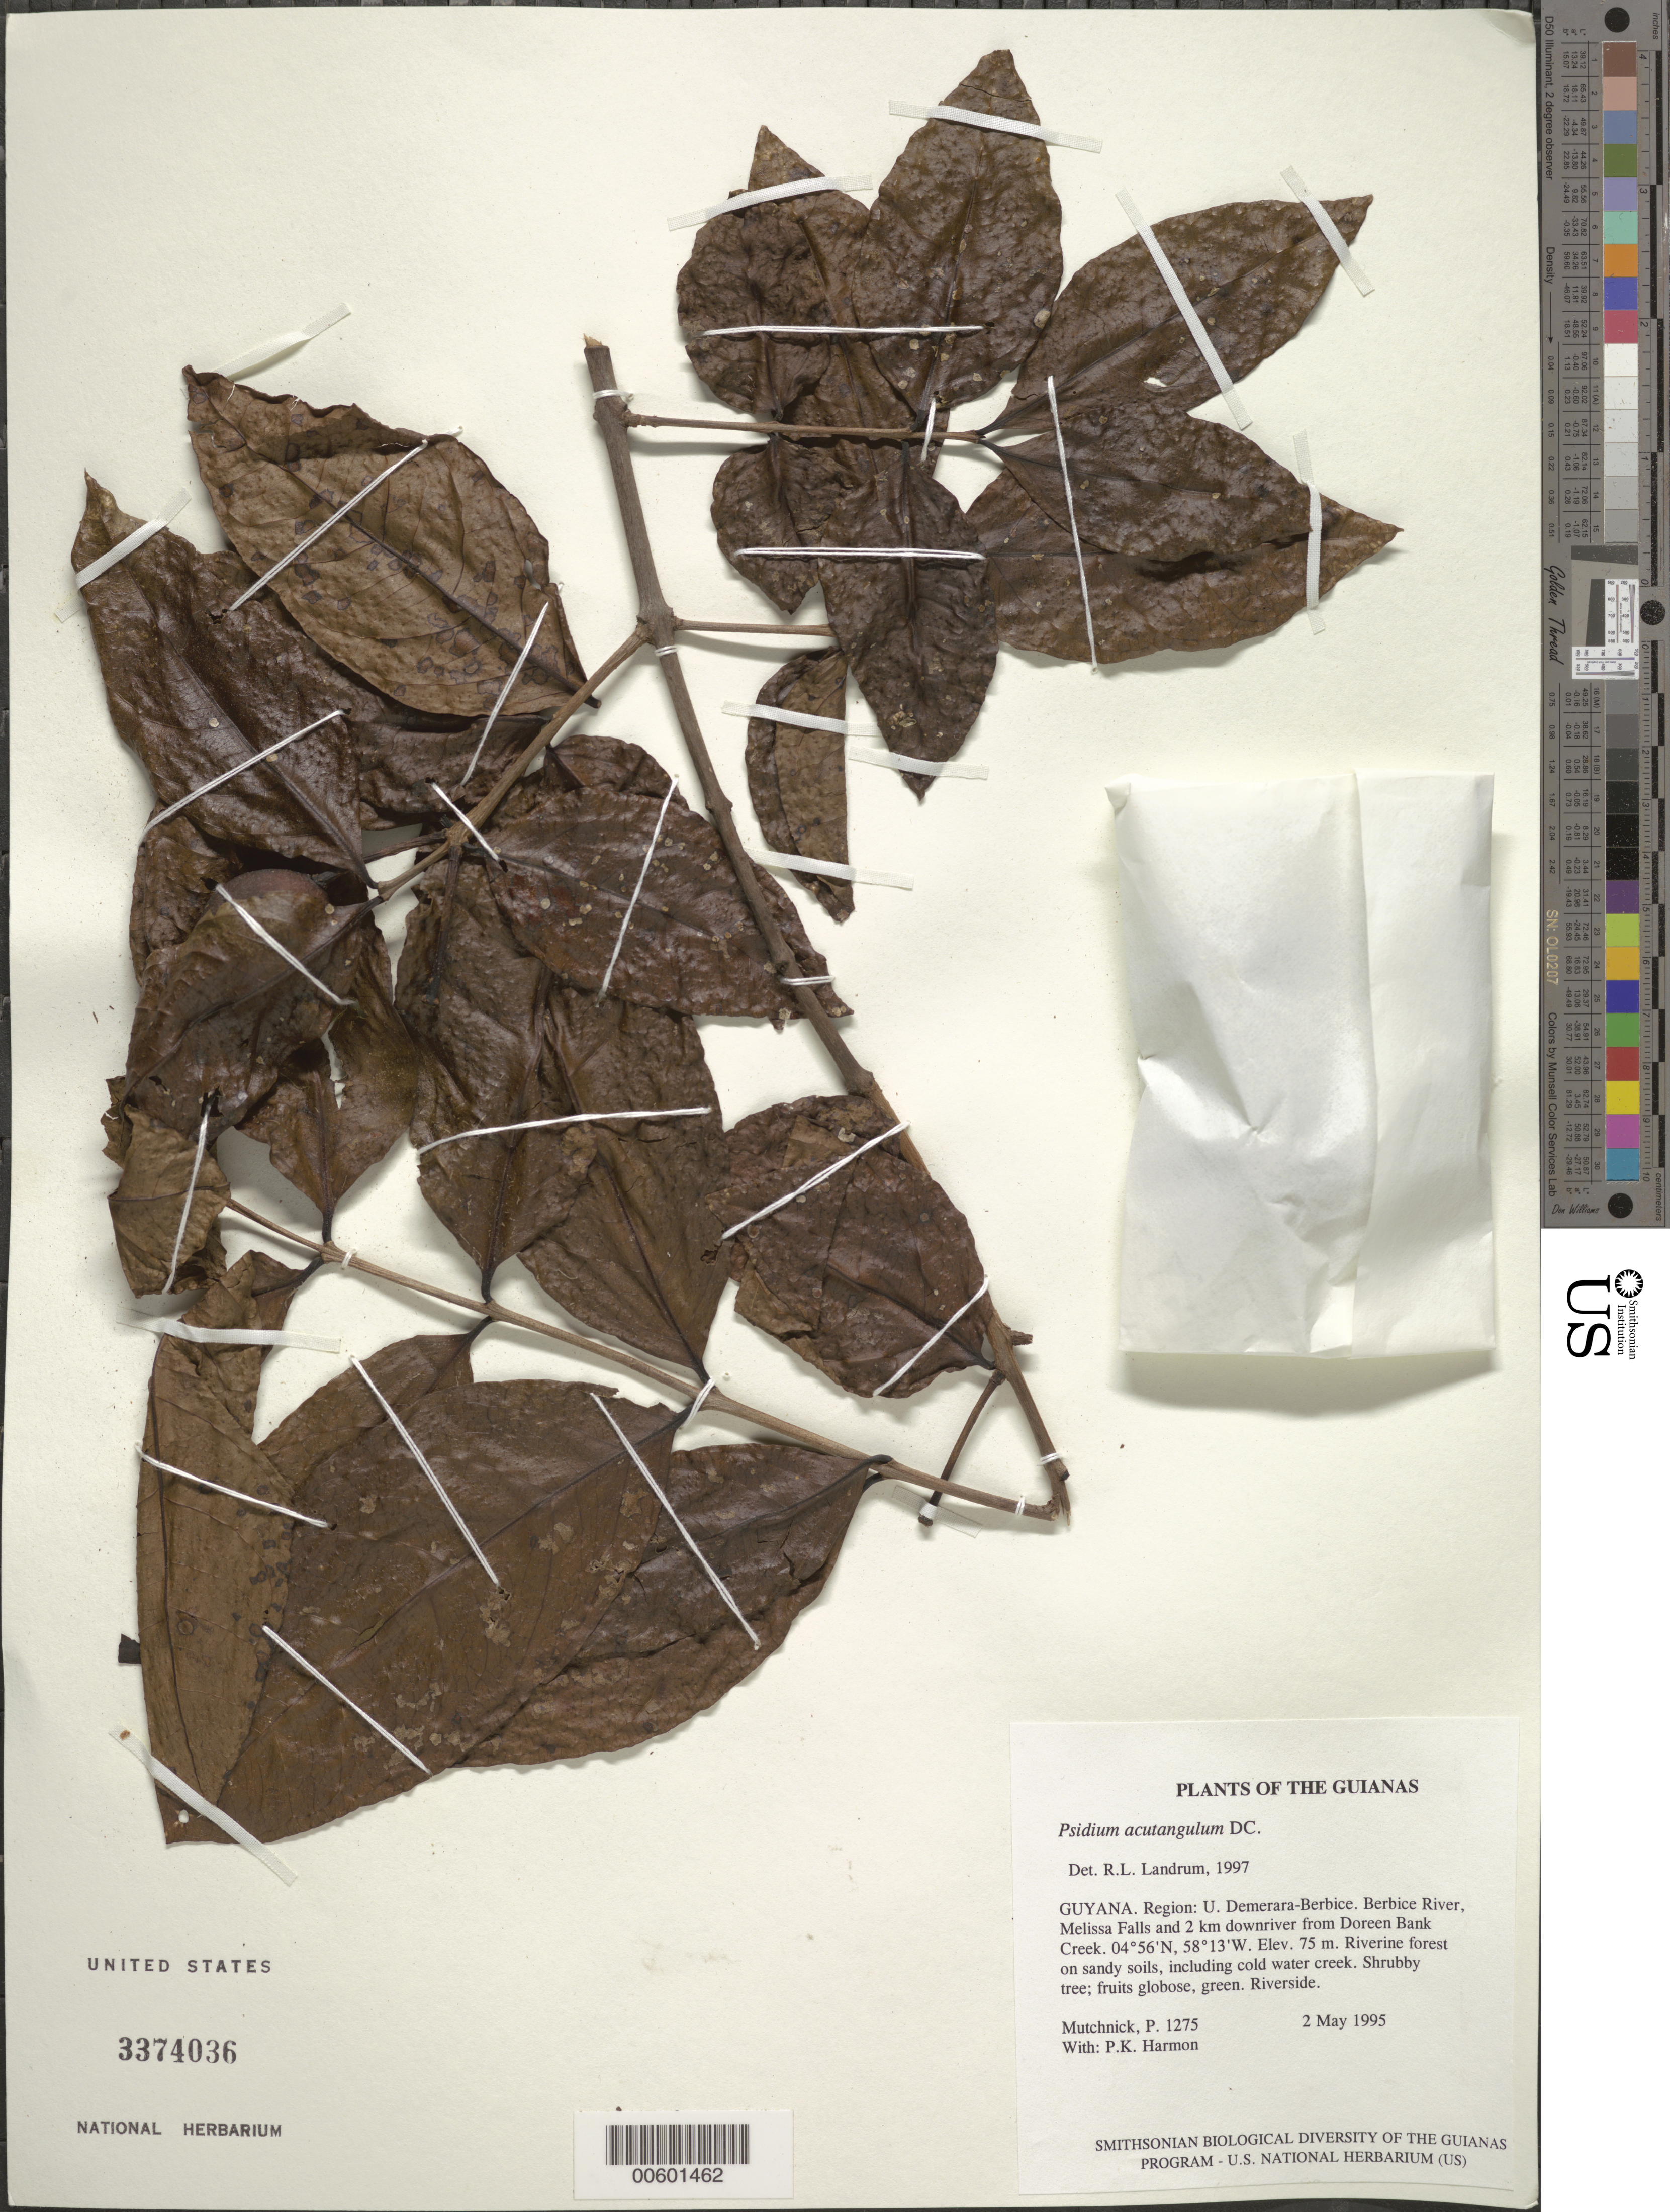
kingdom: Plantae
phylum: Tracheophyta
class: Magnoliopsida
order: Myrtales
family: Myrtaceae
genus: Psidium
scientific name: Psidium acutangulum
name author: (DC.) DC.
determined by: Landrum, L. R.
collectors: P. Mutchnick & P. Harmon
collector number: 1275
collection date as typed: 2 May 1995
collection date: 1995-05-02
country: Guyana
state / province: U. Demerara-Berbice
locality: Berbice River, Melissa Falls and 2 km downriver from Doreen Bank Creek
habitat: Riverine forest on sandy soils, including cold water creek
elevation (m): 75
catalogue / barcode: US 3374036